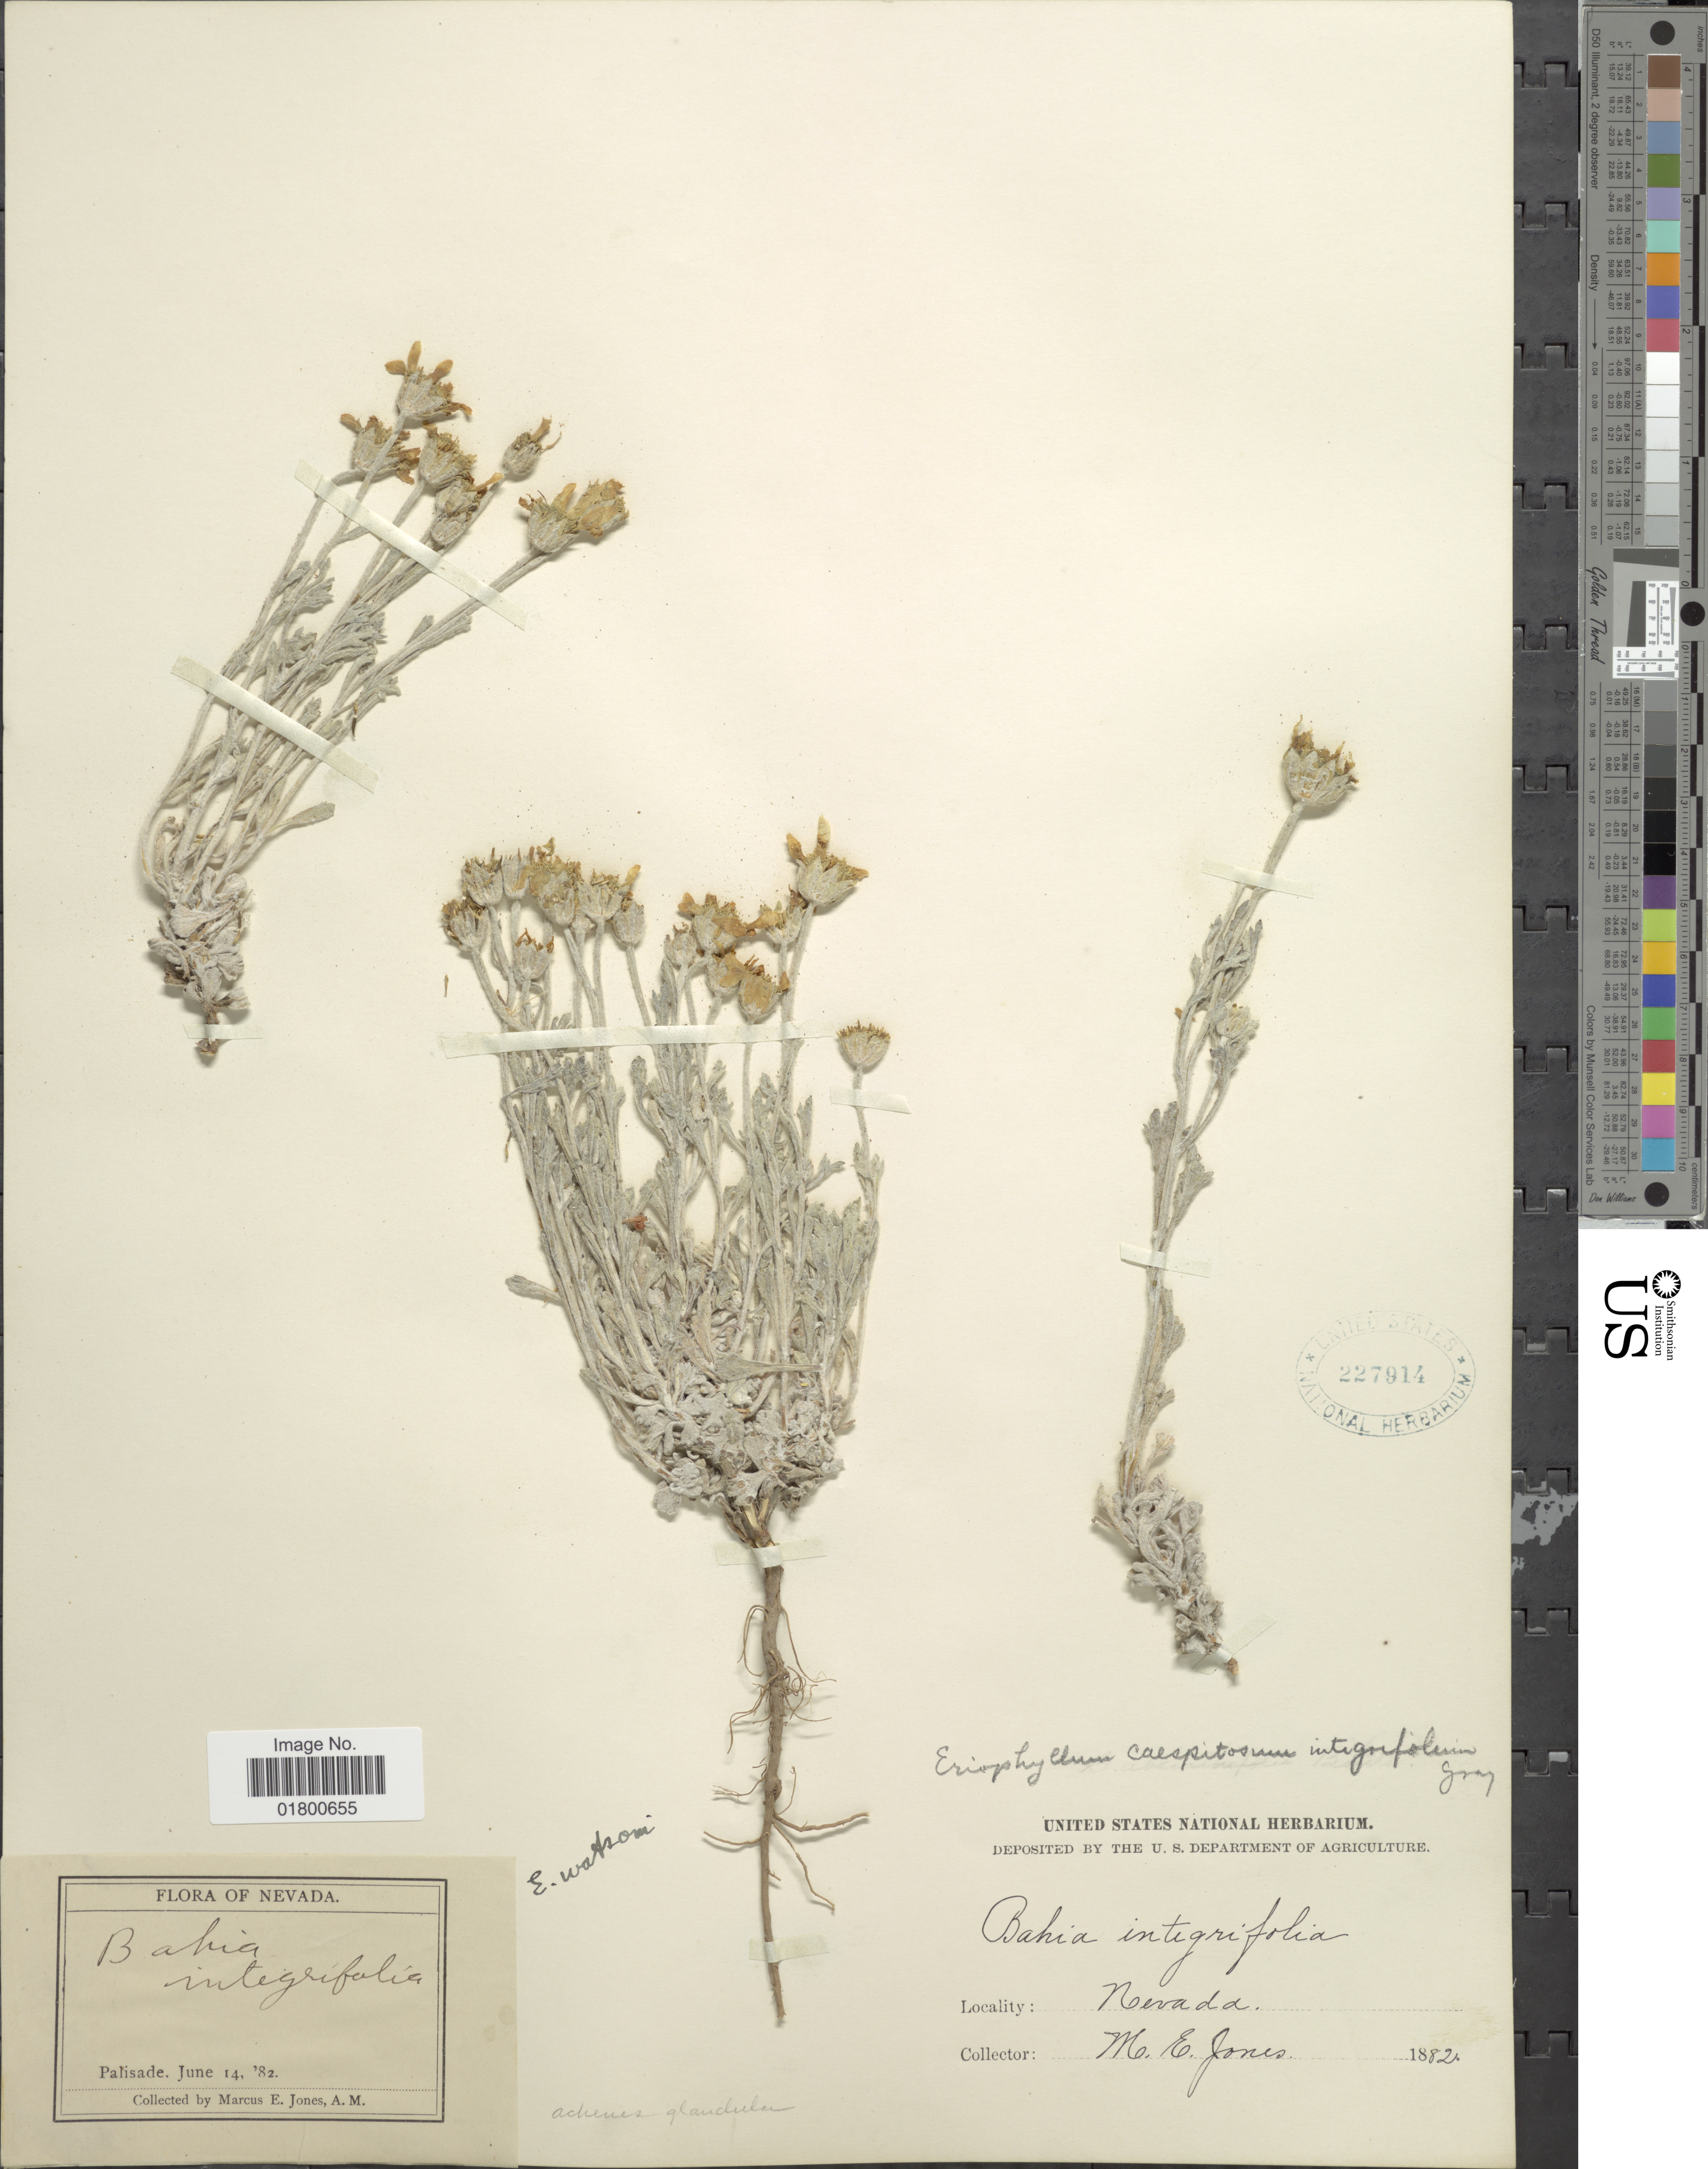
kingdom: Plantae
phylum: Tracheophyta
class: Magnoliopsida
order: Asterales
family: Asteraceae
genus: Eriophyllum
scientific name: Eriophyllum watsonii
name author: A. Gray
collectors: M. E. Jones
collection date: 1882-06-14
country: United States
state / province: Nevada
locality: Palisade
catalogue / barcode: US 227914